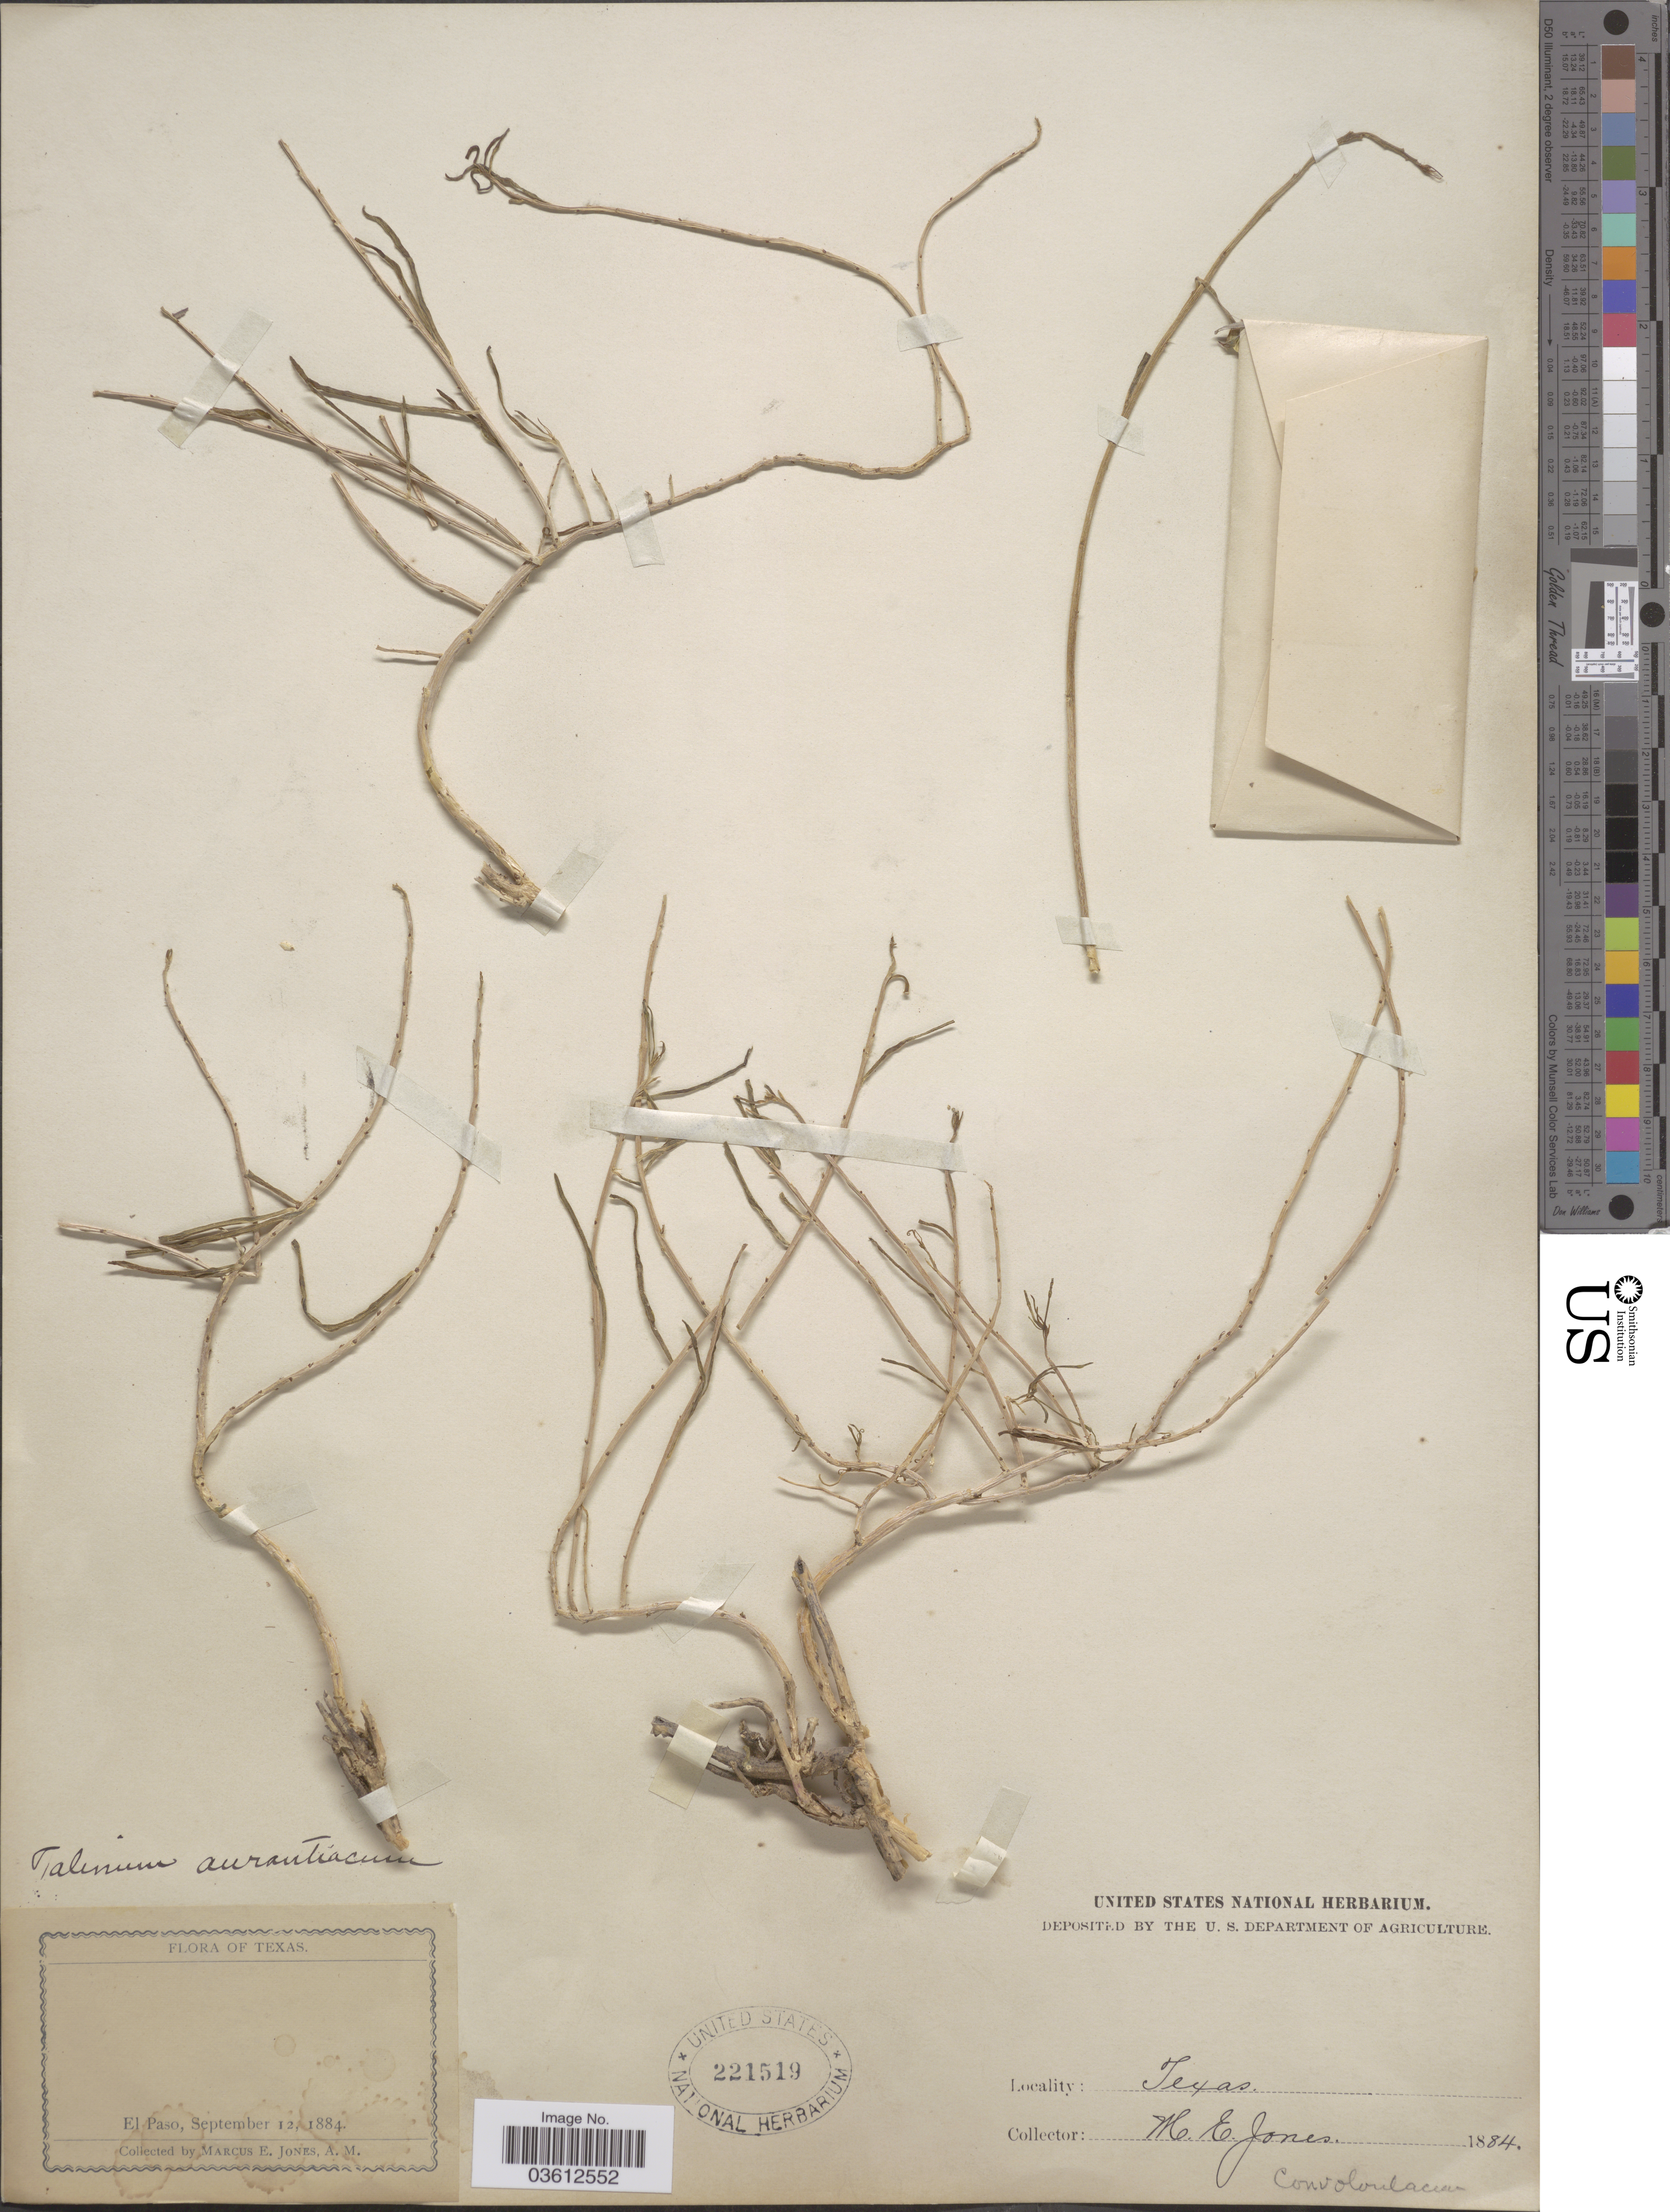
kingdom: Plantae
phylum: Tracheophyta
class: Magnoliopsida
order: Caryophyllales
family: Talinaceae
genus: Talinum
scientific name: Talinum angustissimum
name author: (Engelm.) Wooton & Standl.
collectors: M. E. Jones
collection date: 1884-09-12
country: United States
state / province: Texas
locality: El Paso.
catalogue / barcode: US 221519